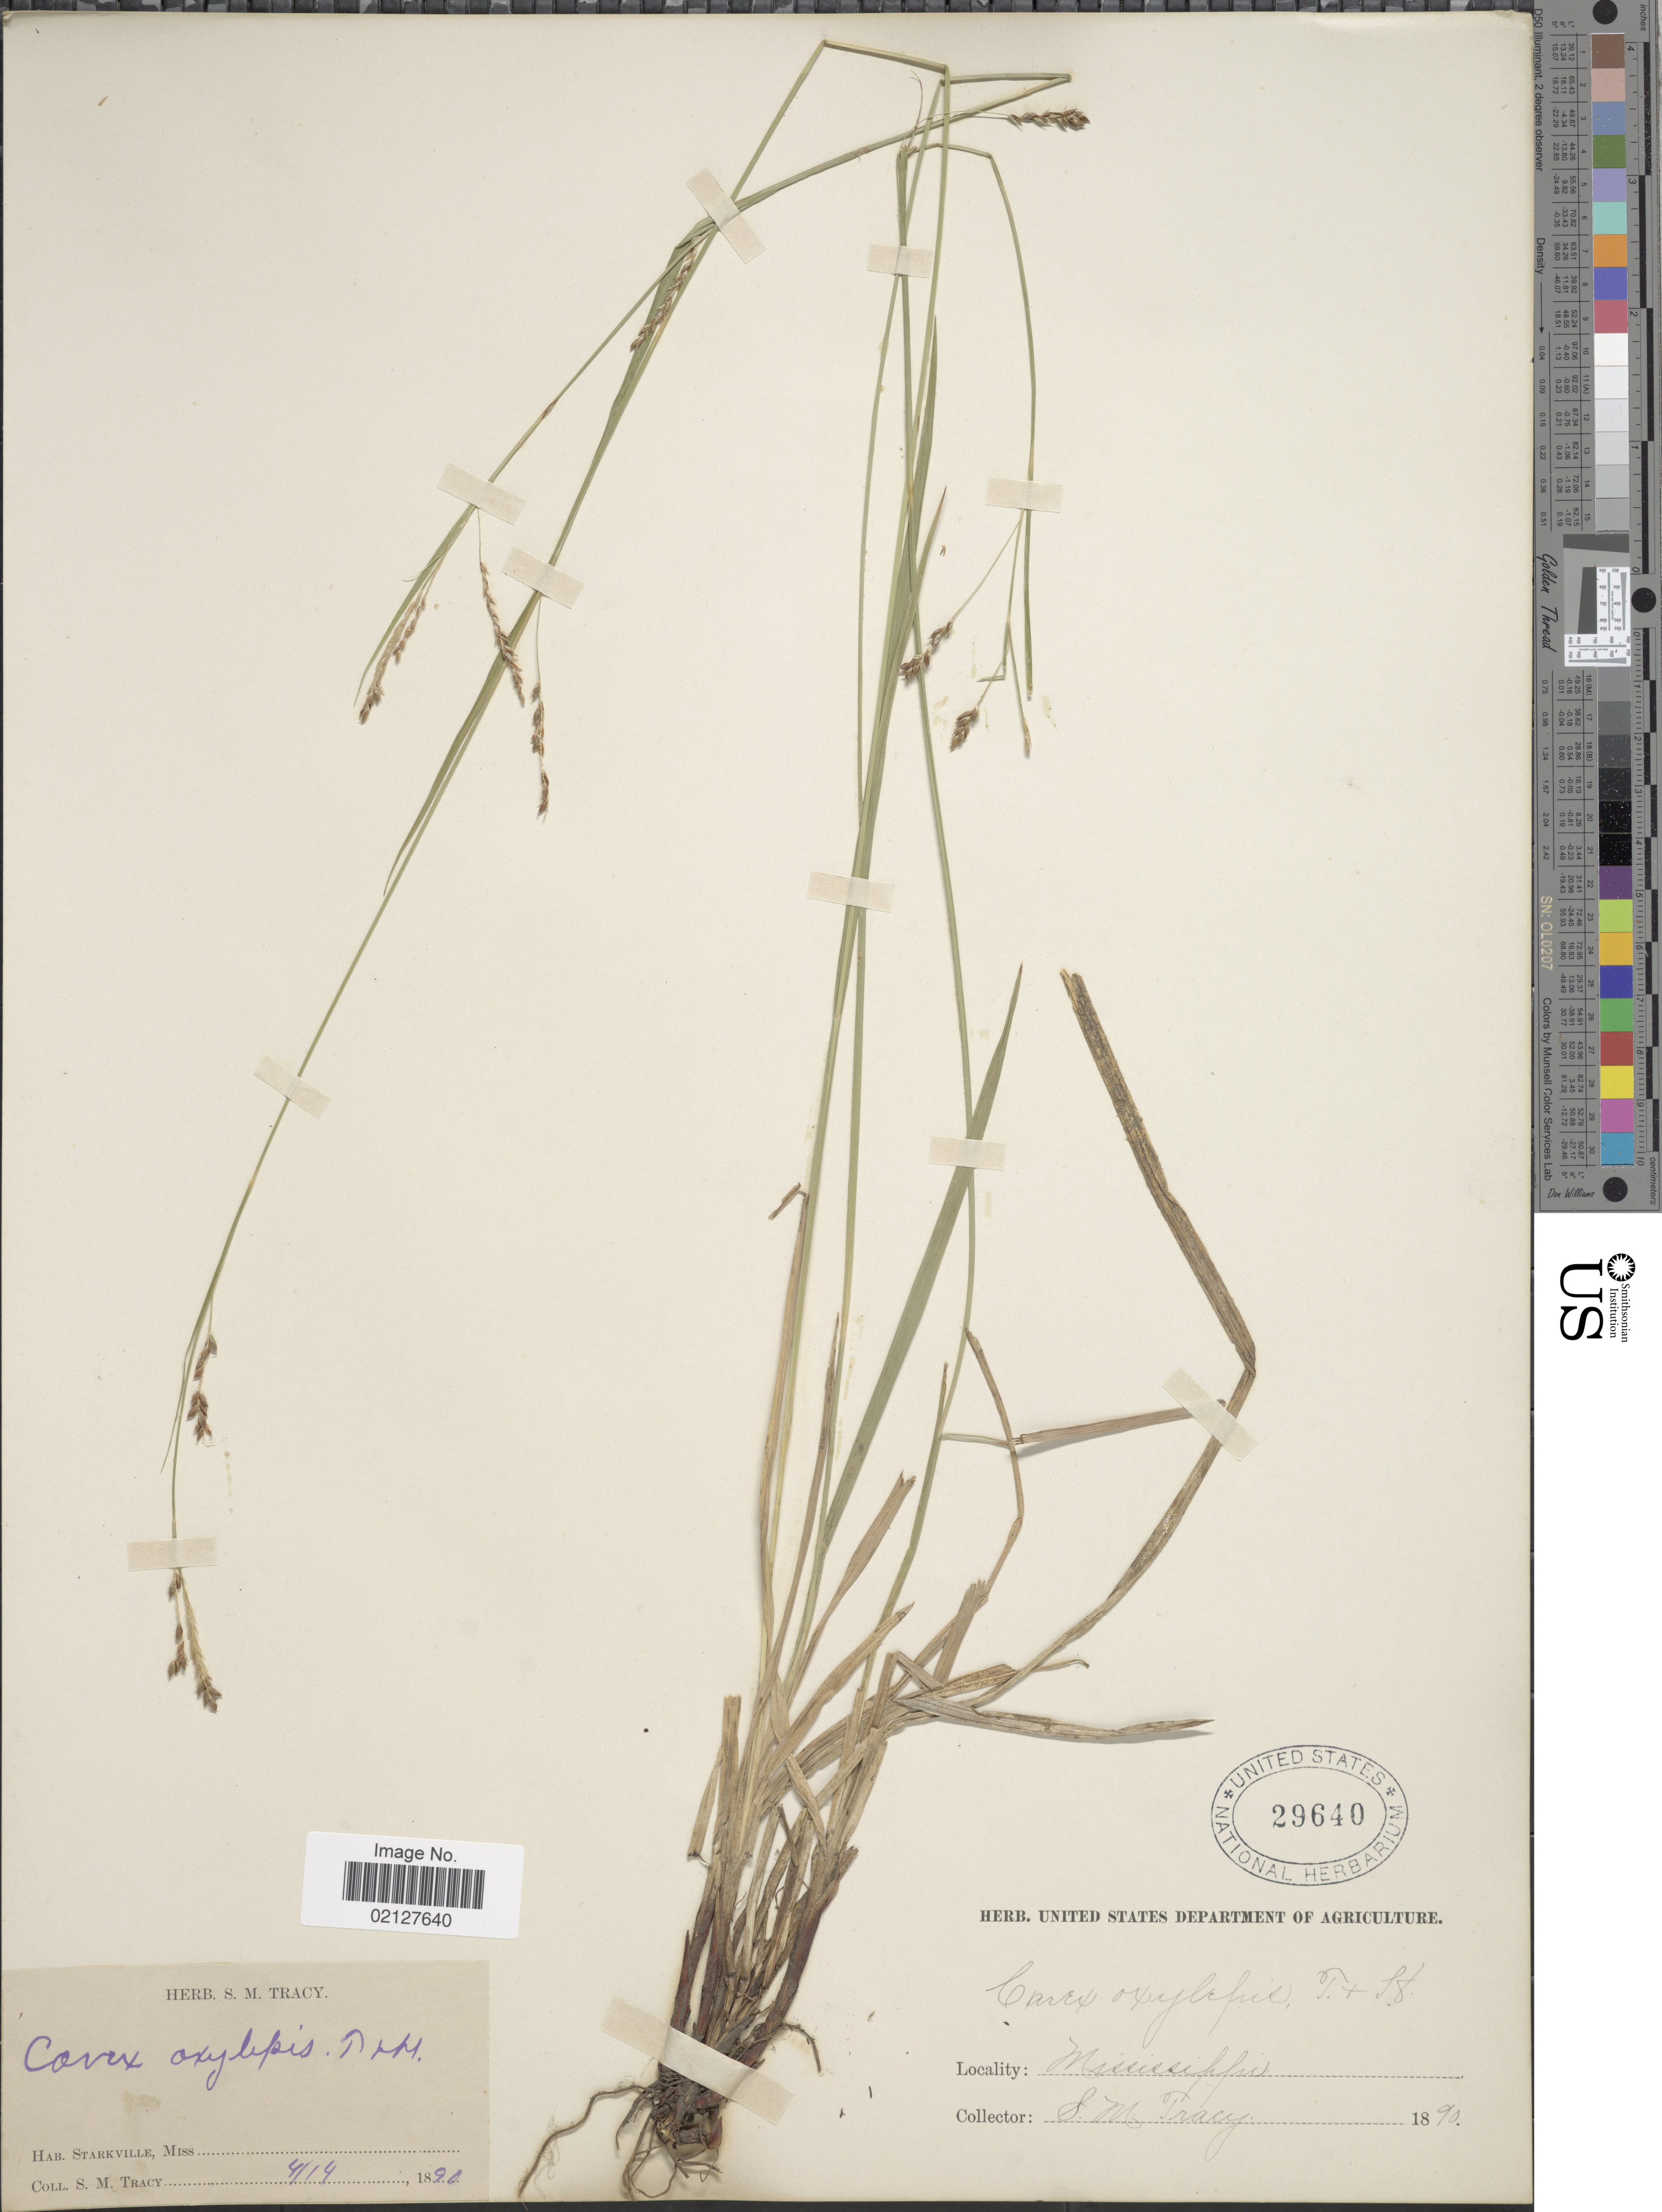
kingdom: Plantae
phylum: Tracheophyta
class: Liliopsida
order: Poales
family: Cyperaceae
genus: Carex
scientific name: Carex oxylepis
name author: Torr. & Hook.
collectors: S. M. Tracy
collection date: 1890-04-14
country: United States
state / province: Mississippi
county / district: Oktibbeha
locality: Starkville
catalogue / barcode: US 29640